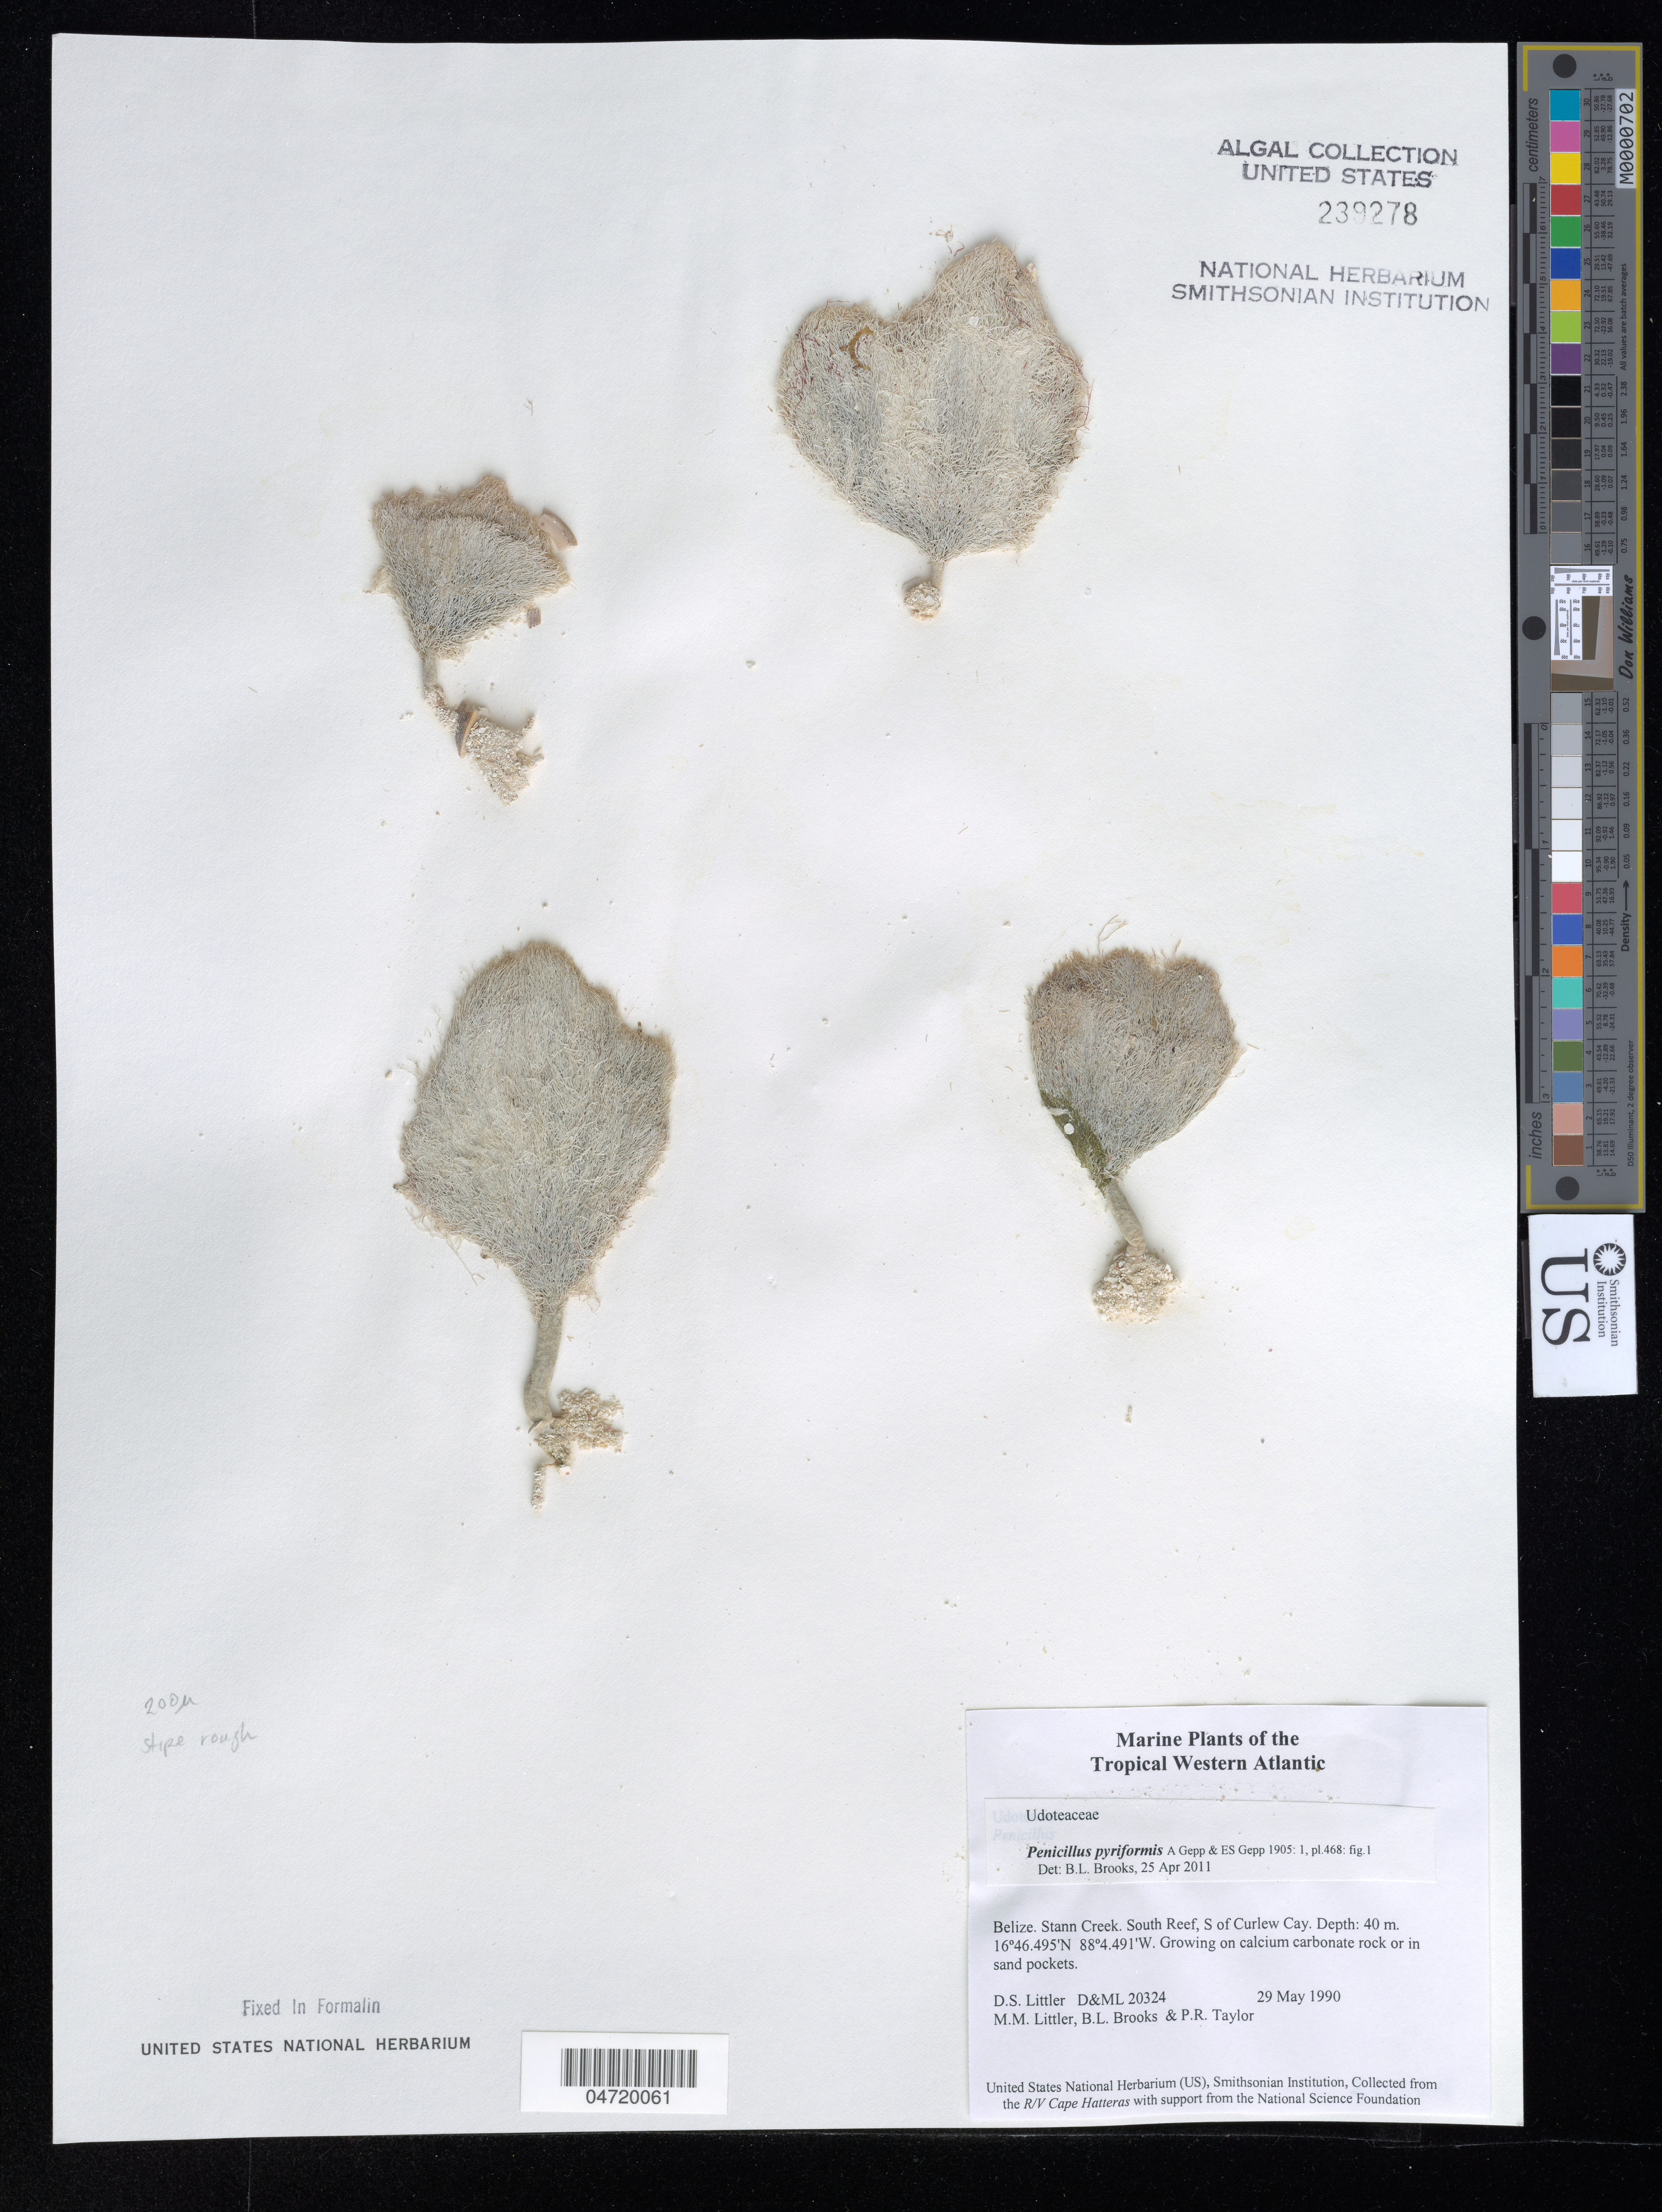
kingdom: Plantae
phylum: Chlorophyta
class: Ulvophyceae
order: Bryopsidales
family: Udoteaceae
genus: Penicillus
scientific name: Penicillus pyriformis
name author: A. Gepp & E. Gepp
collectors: D. S. Littler, M. M. Littler, B. Brooks & P. R. Taylor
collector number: D&ML20324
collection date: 1990-05-29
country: Belize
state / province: Stann Creek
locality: The Tropical Western Atlantic. South Reef, S of Curlew Cay.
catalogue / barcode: US 239278